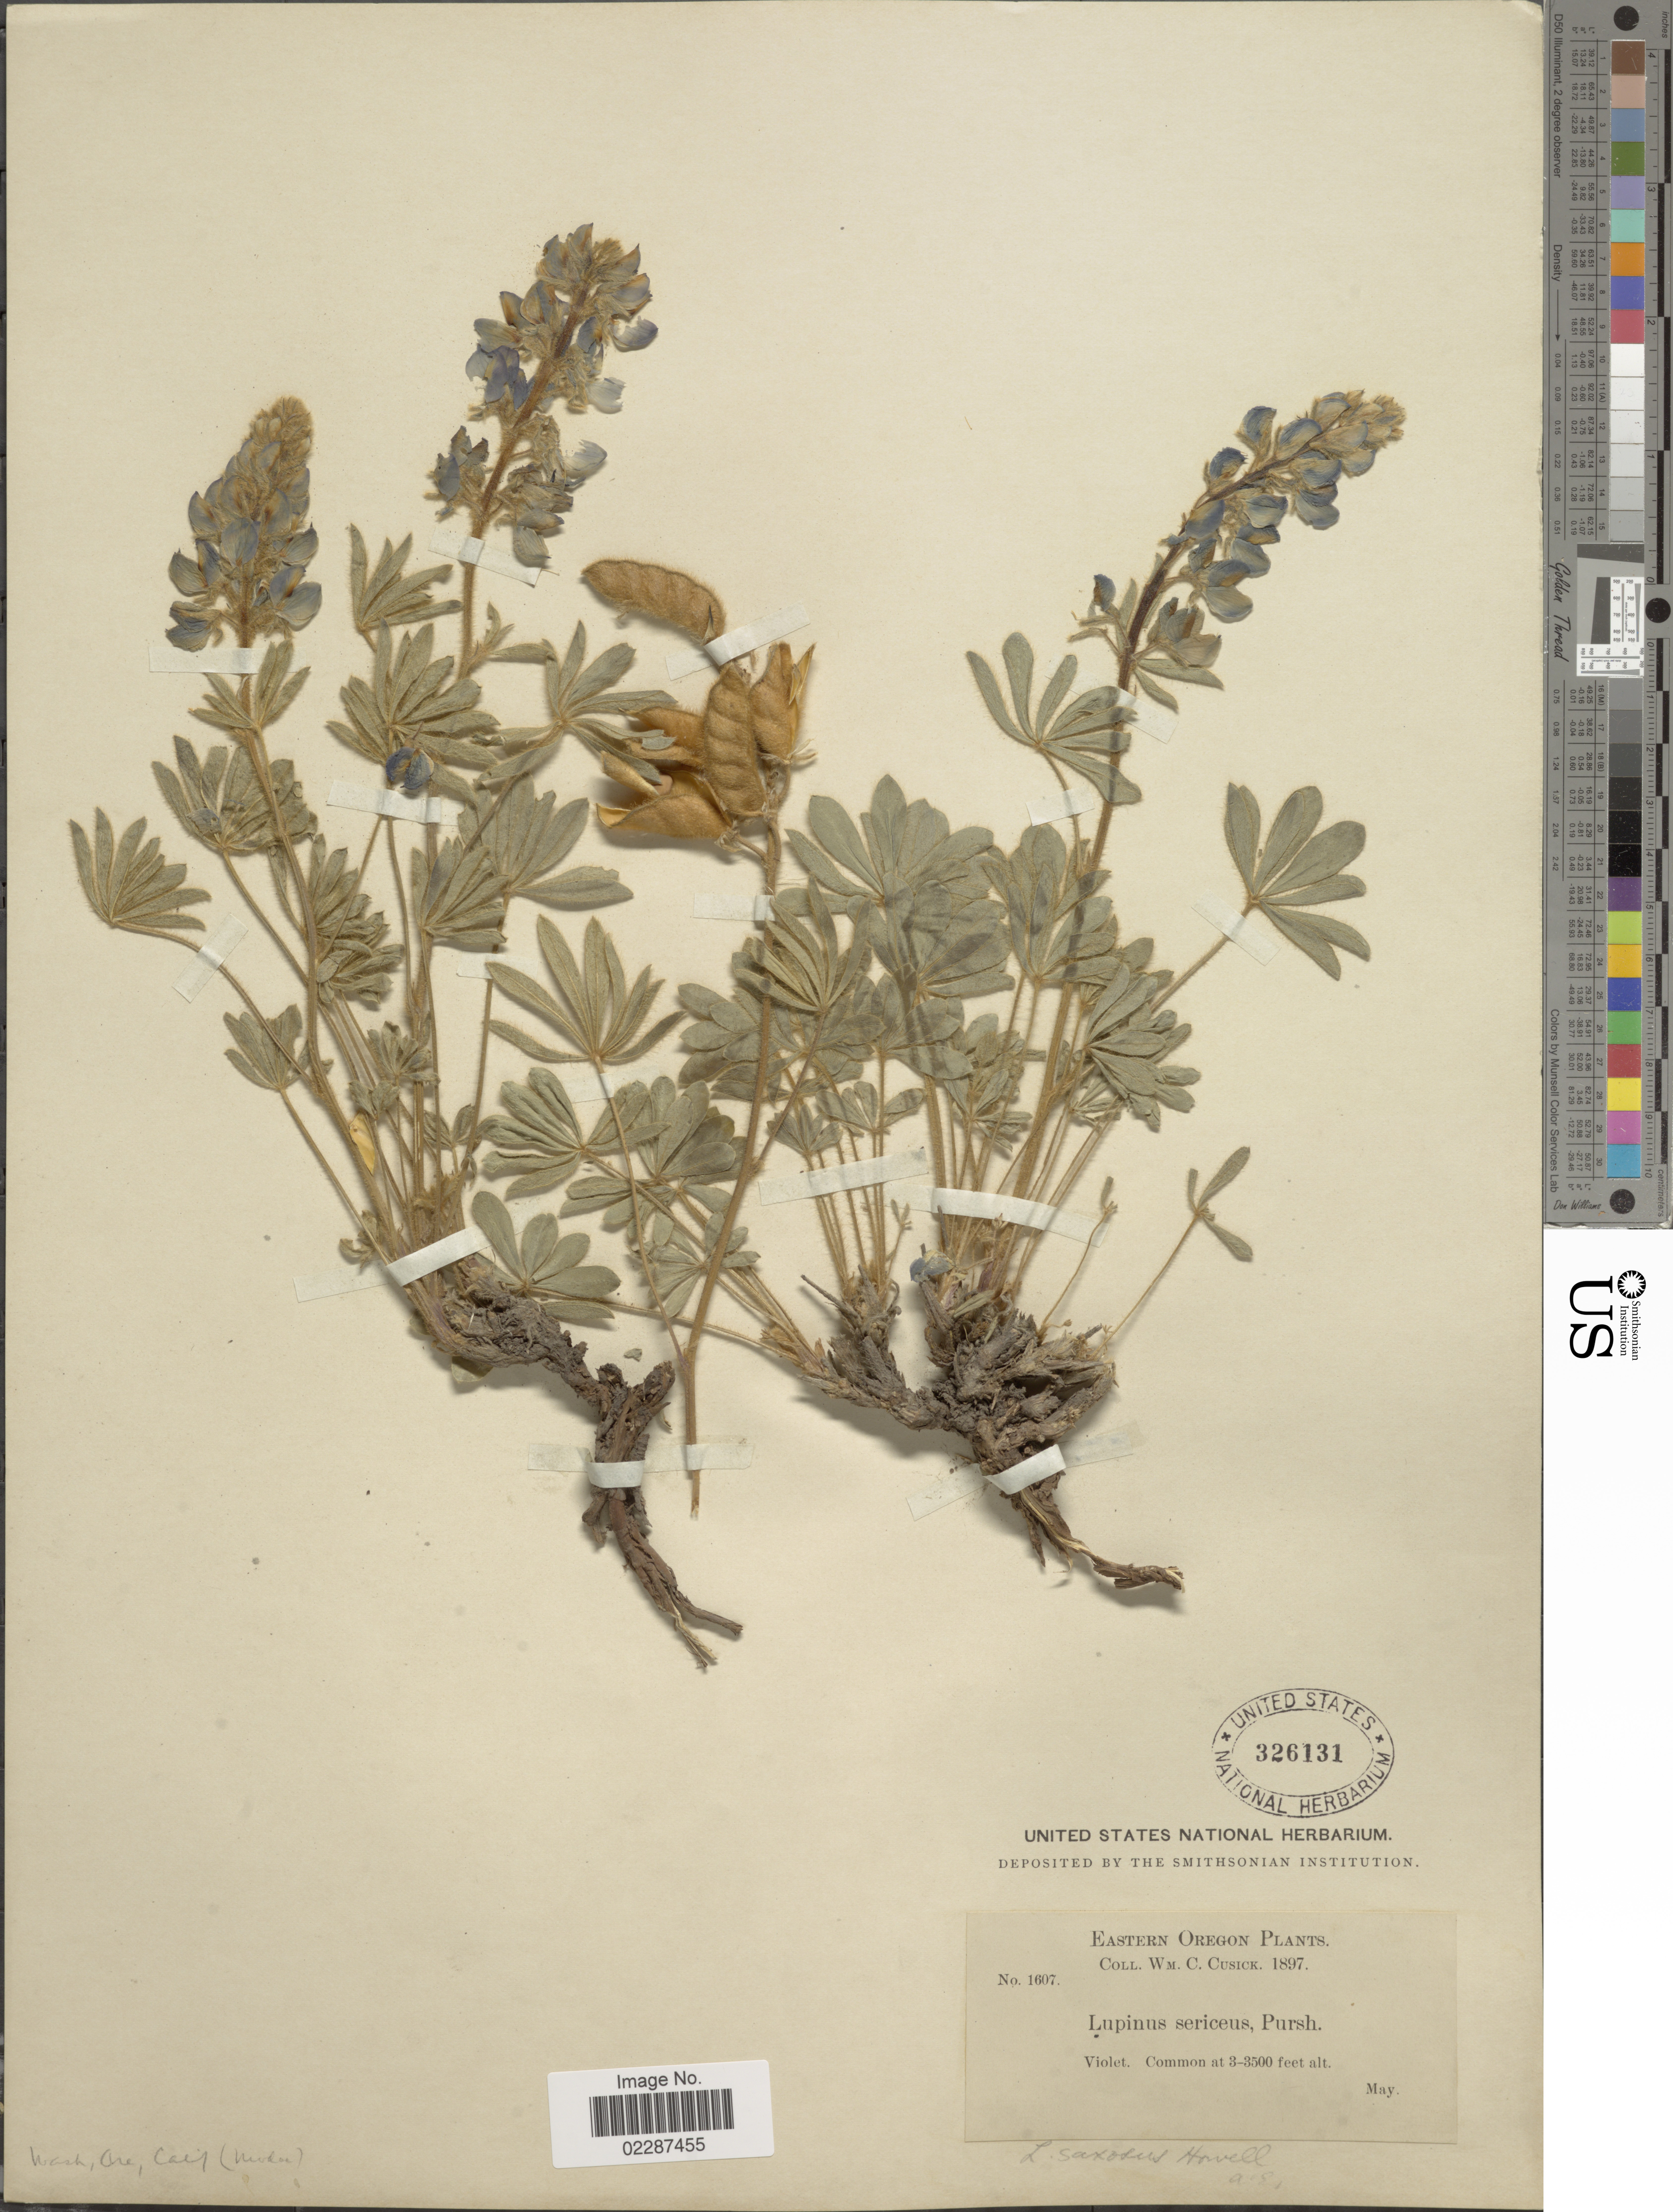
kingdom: Plantae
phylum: Tracheophyta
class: Magnoliopsida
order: Fabales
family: Fabaceae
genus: Lupinus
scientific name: Lupinus sericeus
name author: Pursh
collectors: W. C. Cusick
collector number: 1607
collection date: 1897-05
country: United States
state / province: Oregon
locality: Eastern Oregon, Violet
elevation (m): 914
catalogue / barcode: US 326131